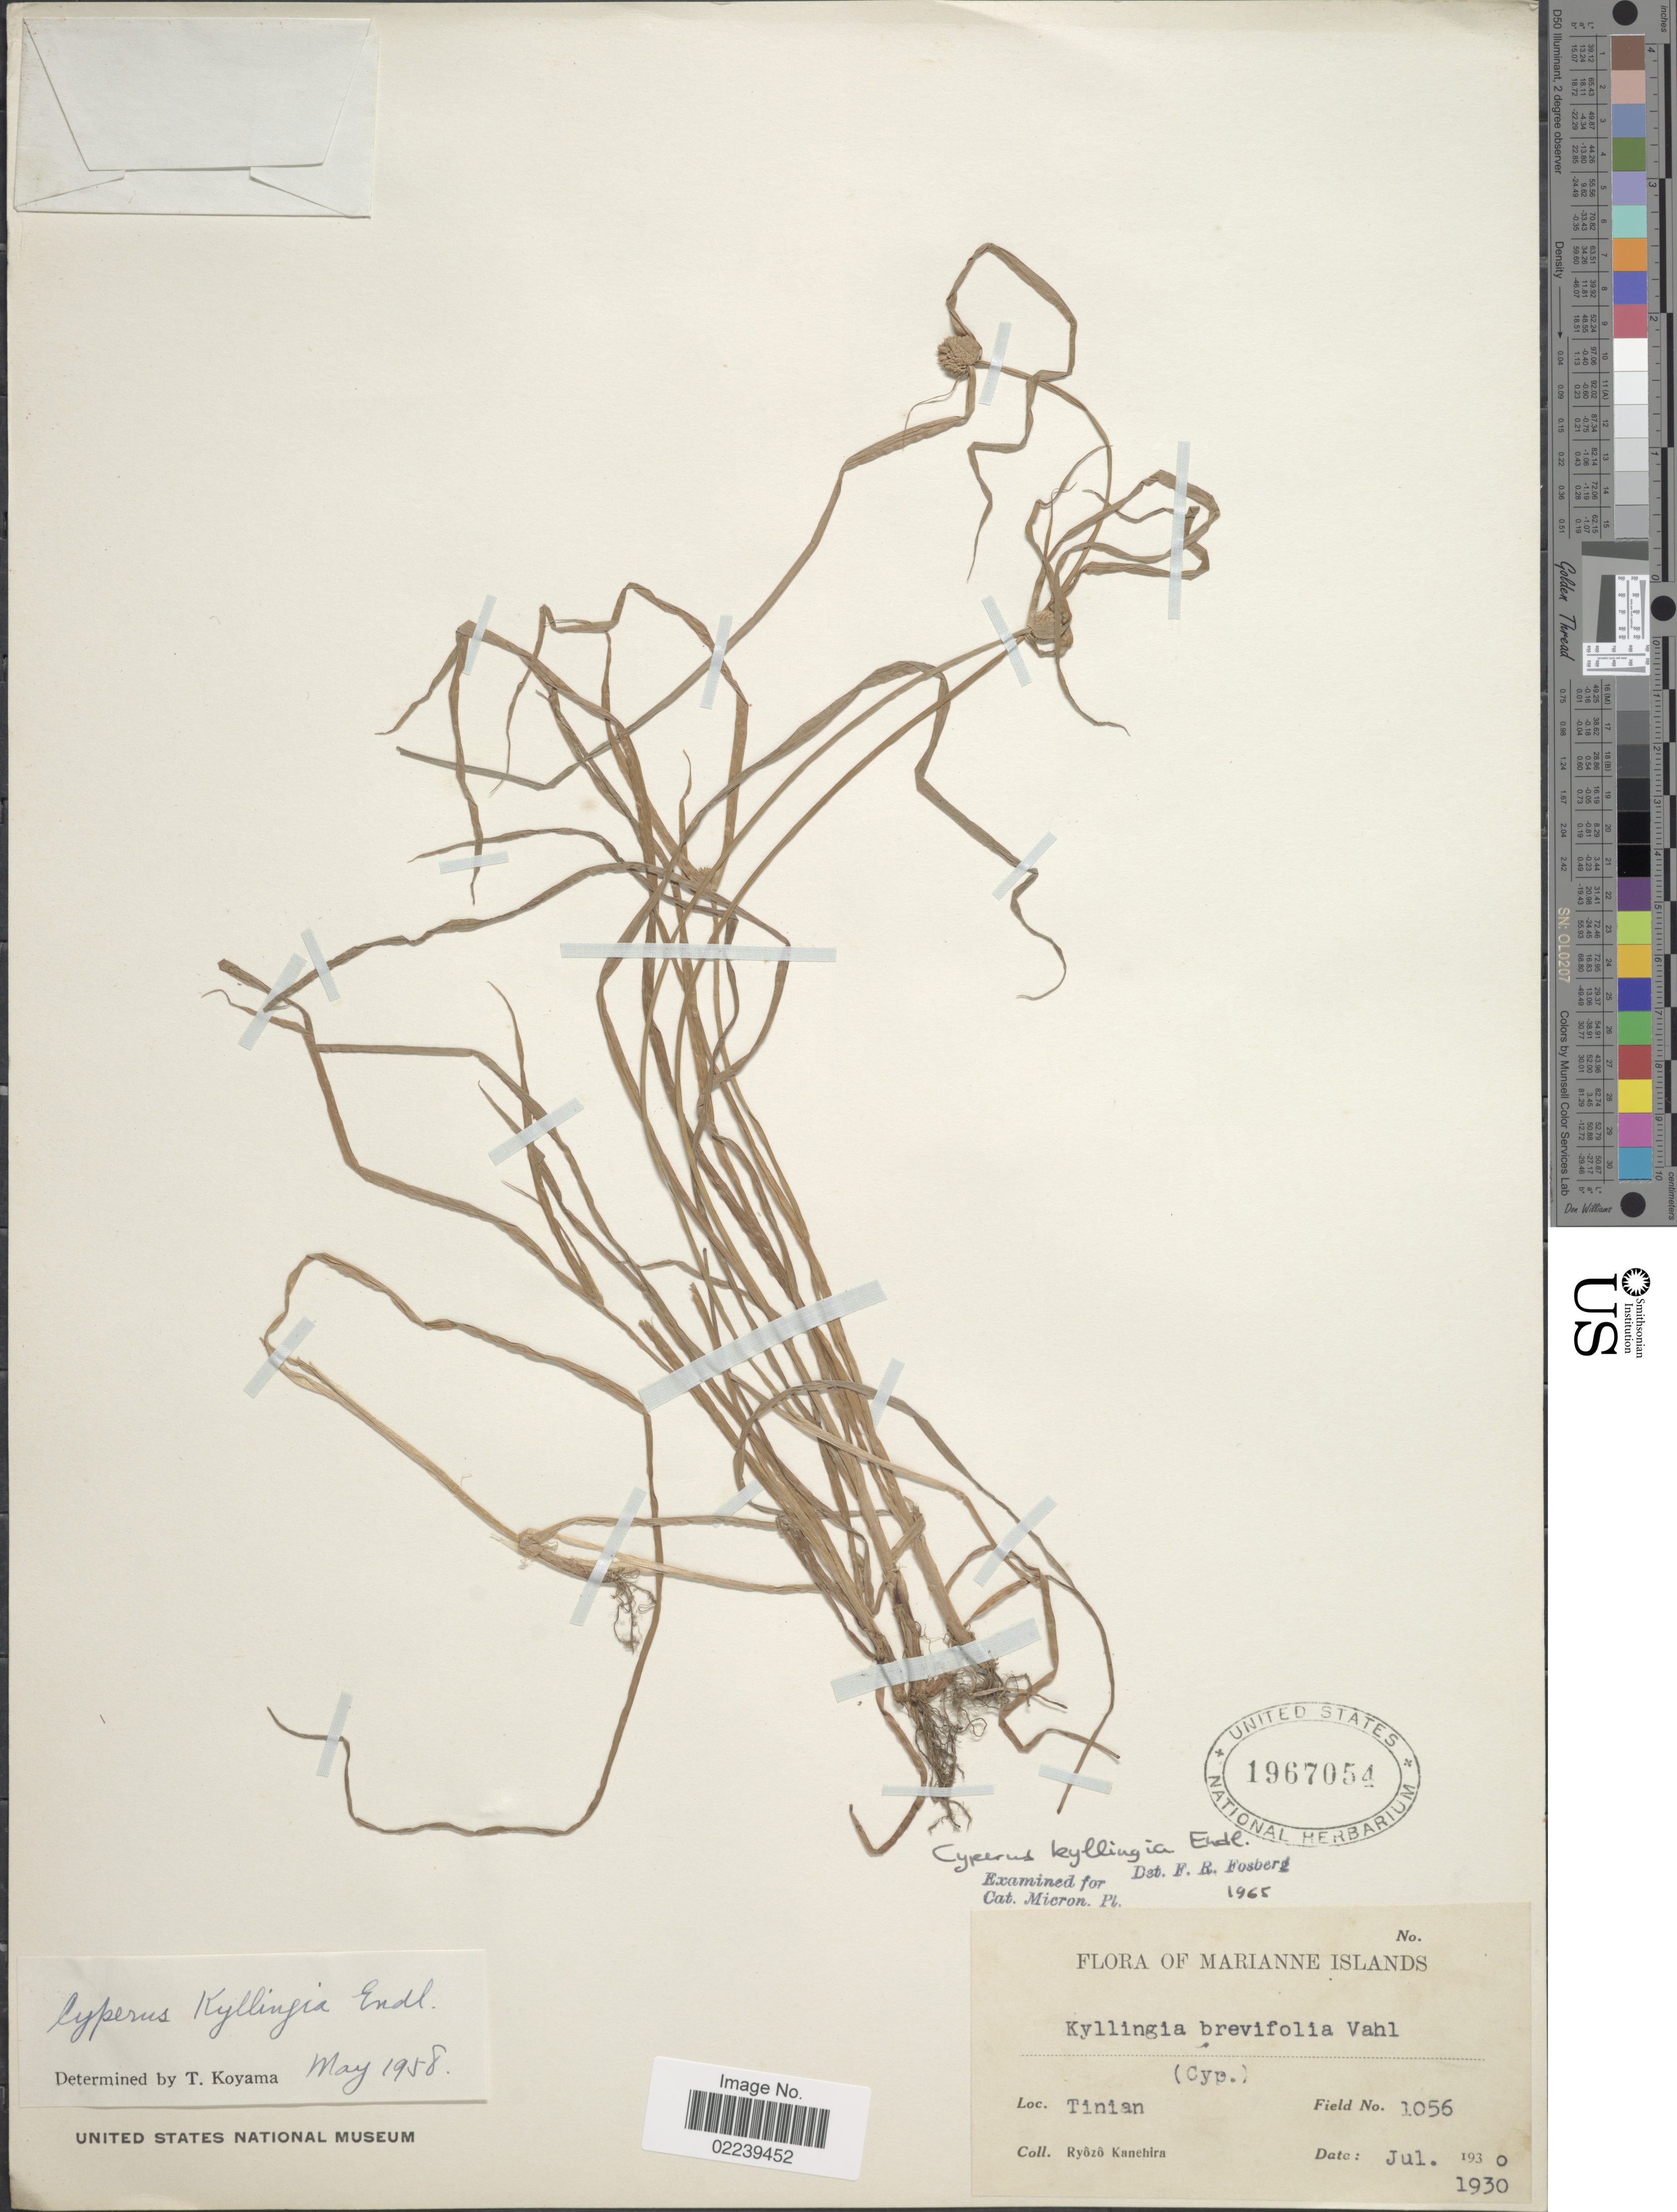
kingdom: Plantae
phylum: Tracheophyta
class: Liliopsida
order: Poales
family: Cyperaceae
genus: Cyperus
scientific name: Cyperus mindorensis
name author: (Steud.) Huygh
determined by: Strong, M. T., (US), Smithsonian Institution - National Museum of Natural History (UNITED STATES)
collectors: R. Kanehira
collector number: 1056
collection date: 1930-07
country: Northern Mariana Islands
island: Tinian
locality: Tinian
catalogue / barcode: US 1967054